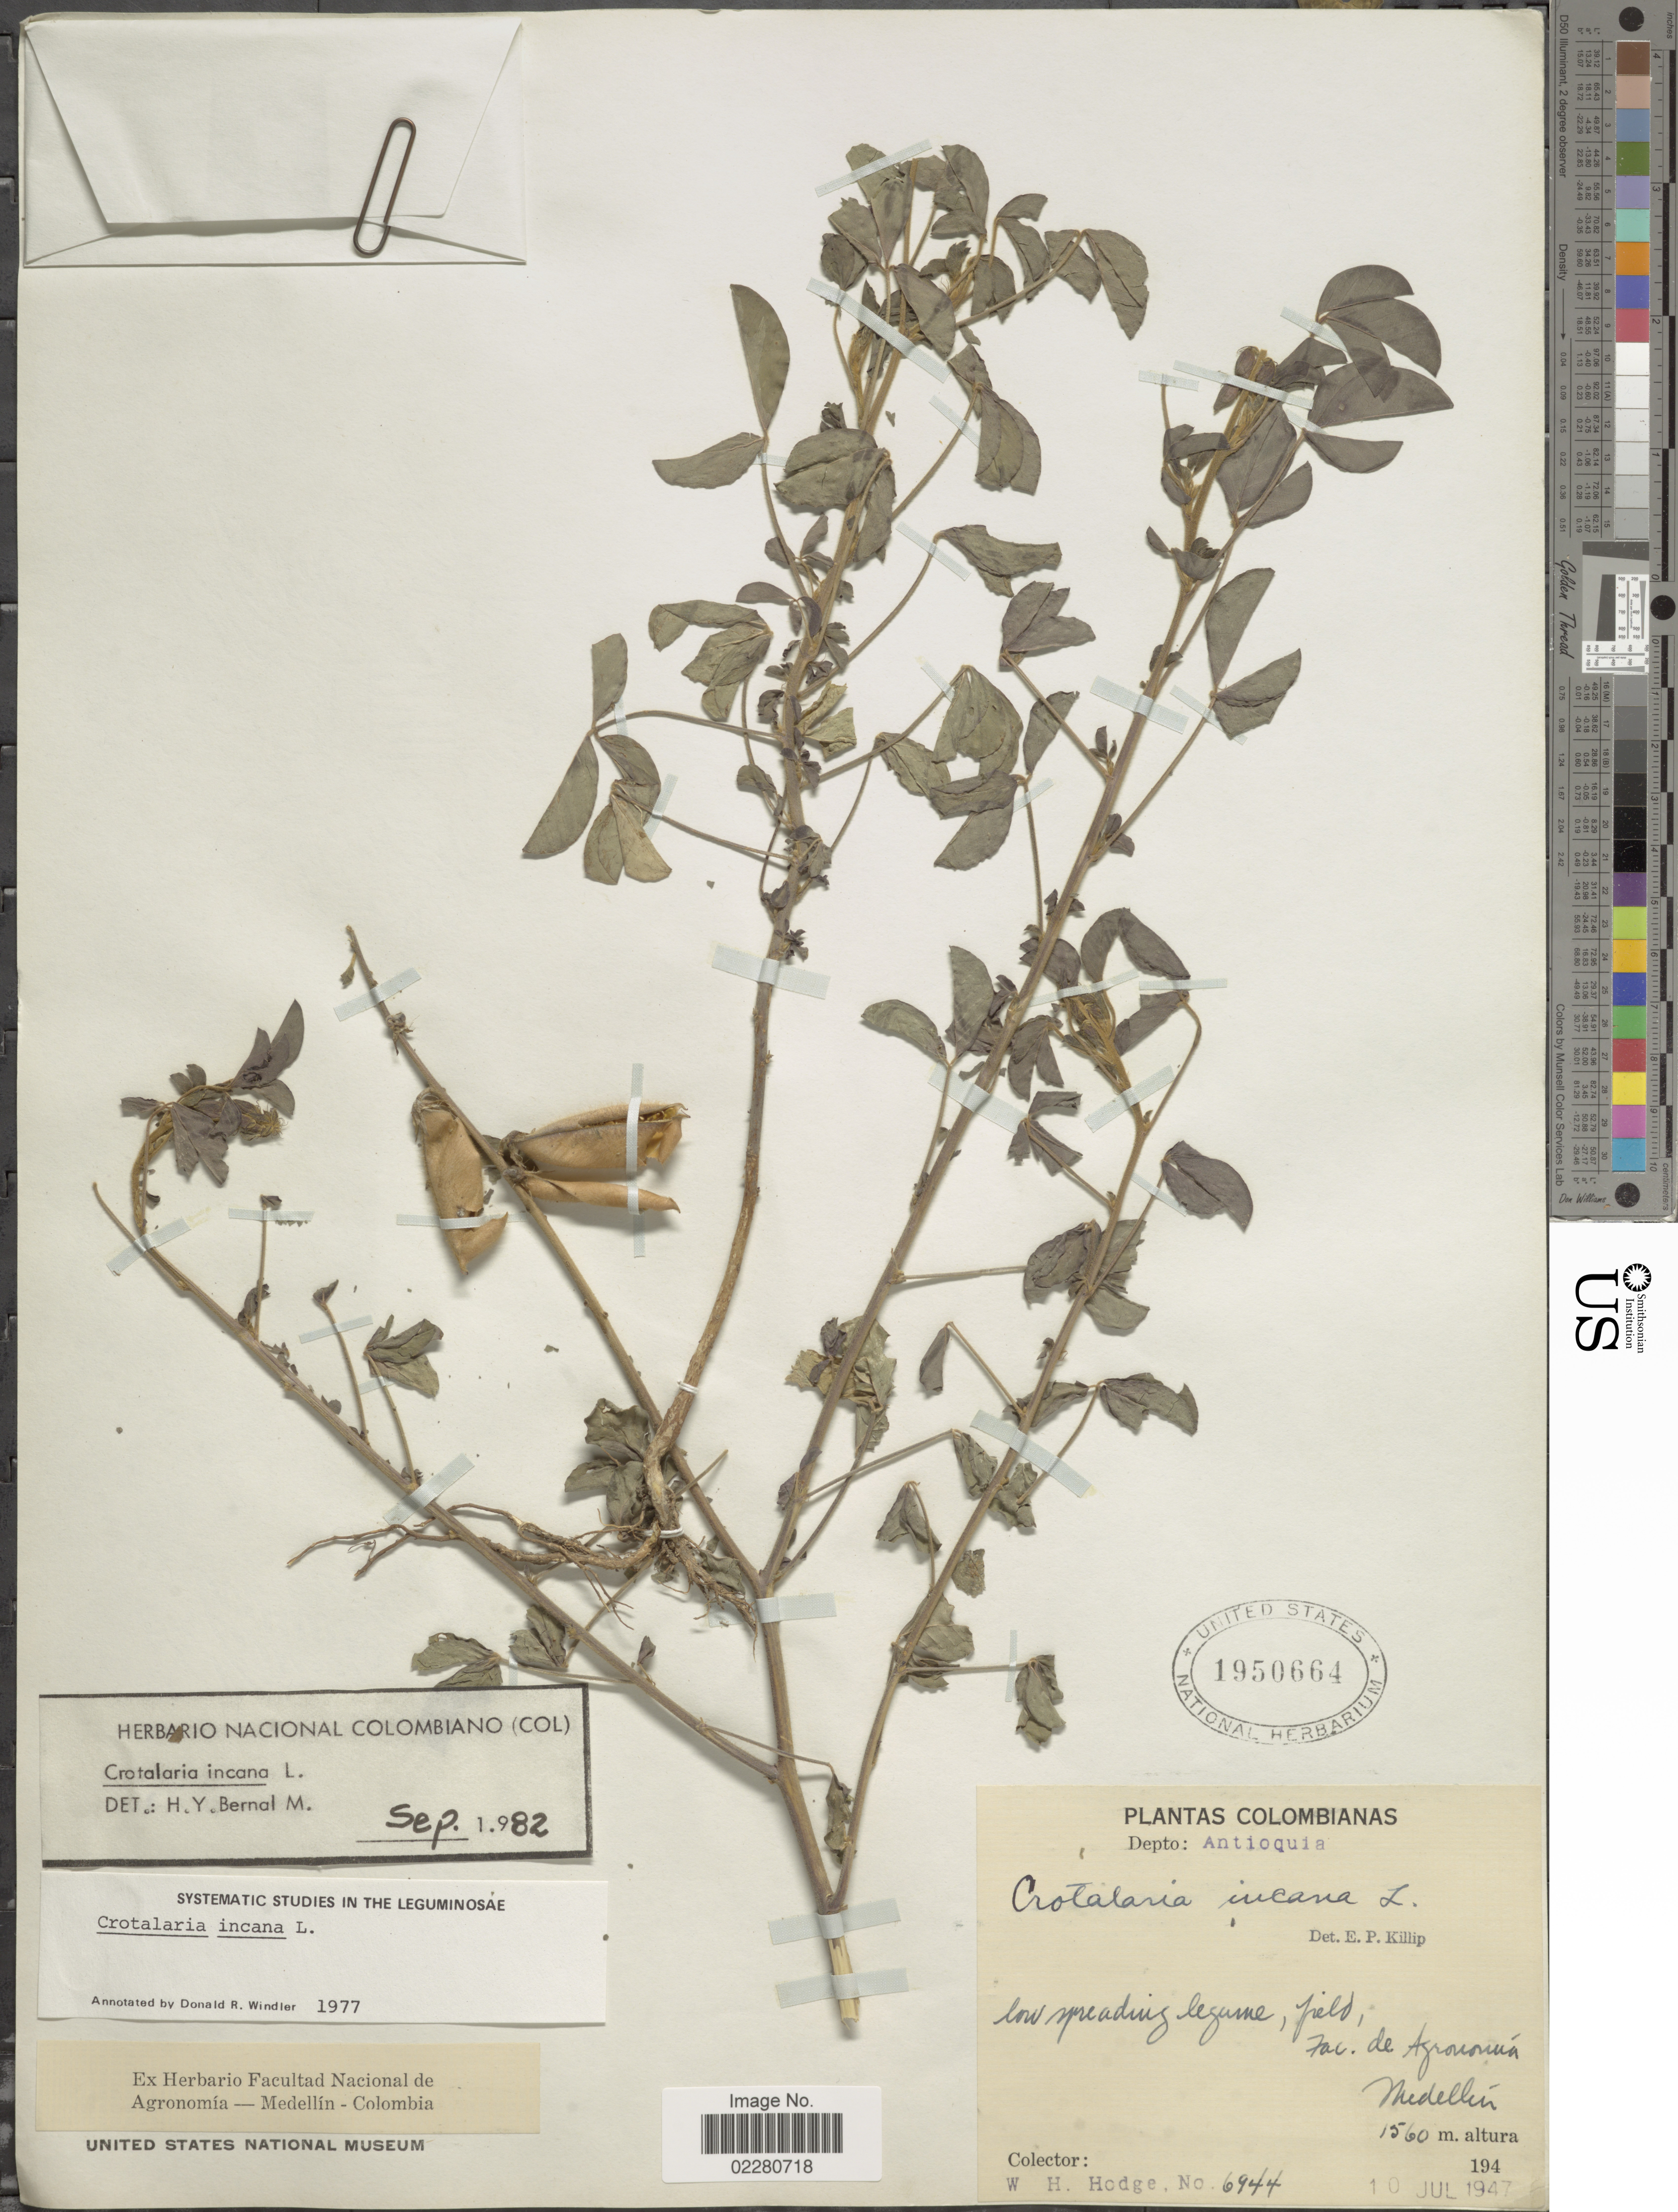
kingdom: Plantae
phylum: Tracheophyta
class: Magnoliopsida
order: Fabales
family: Fabaceae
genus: Crotalaria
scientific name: Crotalaria incana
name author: L.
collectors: W. Hodge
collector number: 6944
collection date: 1947-07-10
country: Colombia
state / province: Antioquia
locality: Depto.: Antioquia. Fac. de Agrononúa, Medellín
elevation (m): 1560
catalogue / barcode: US 1950664